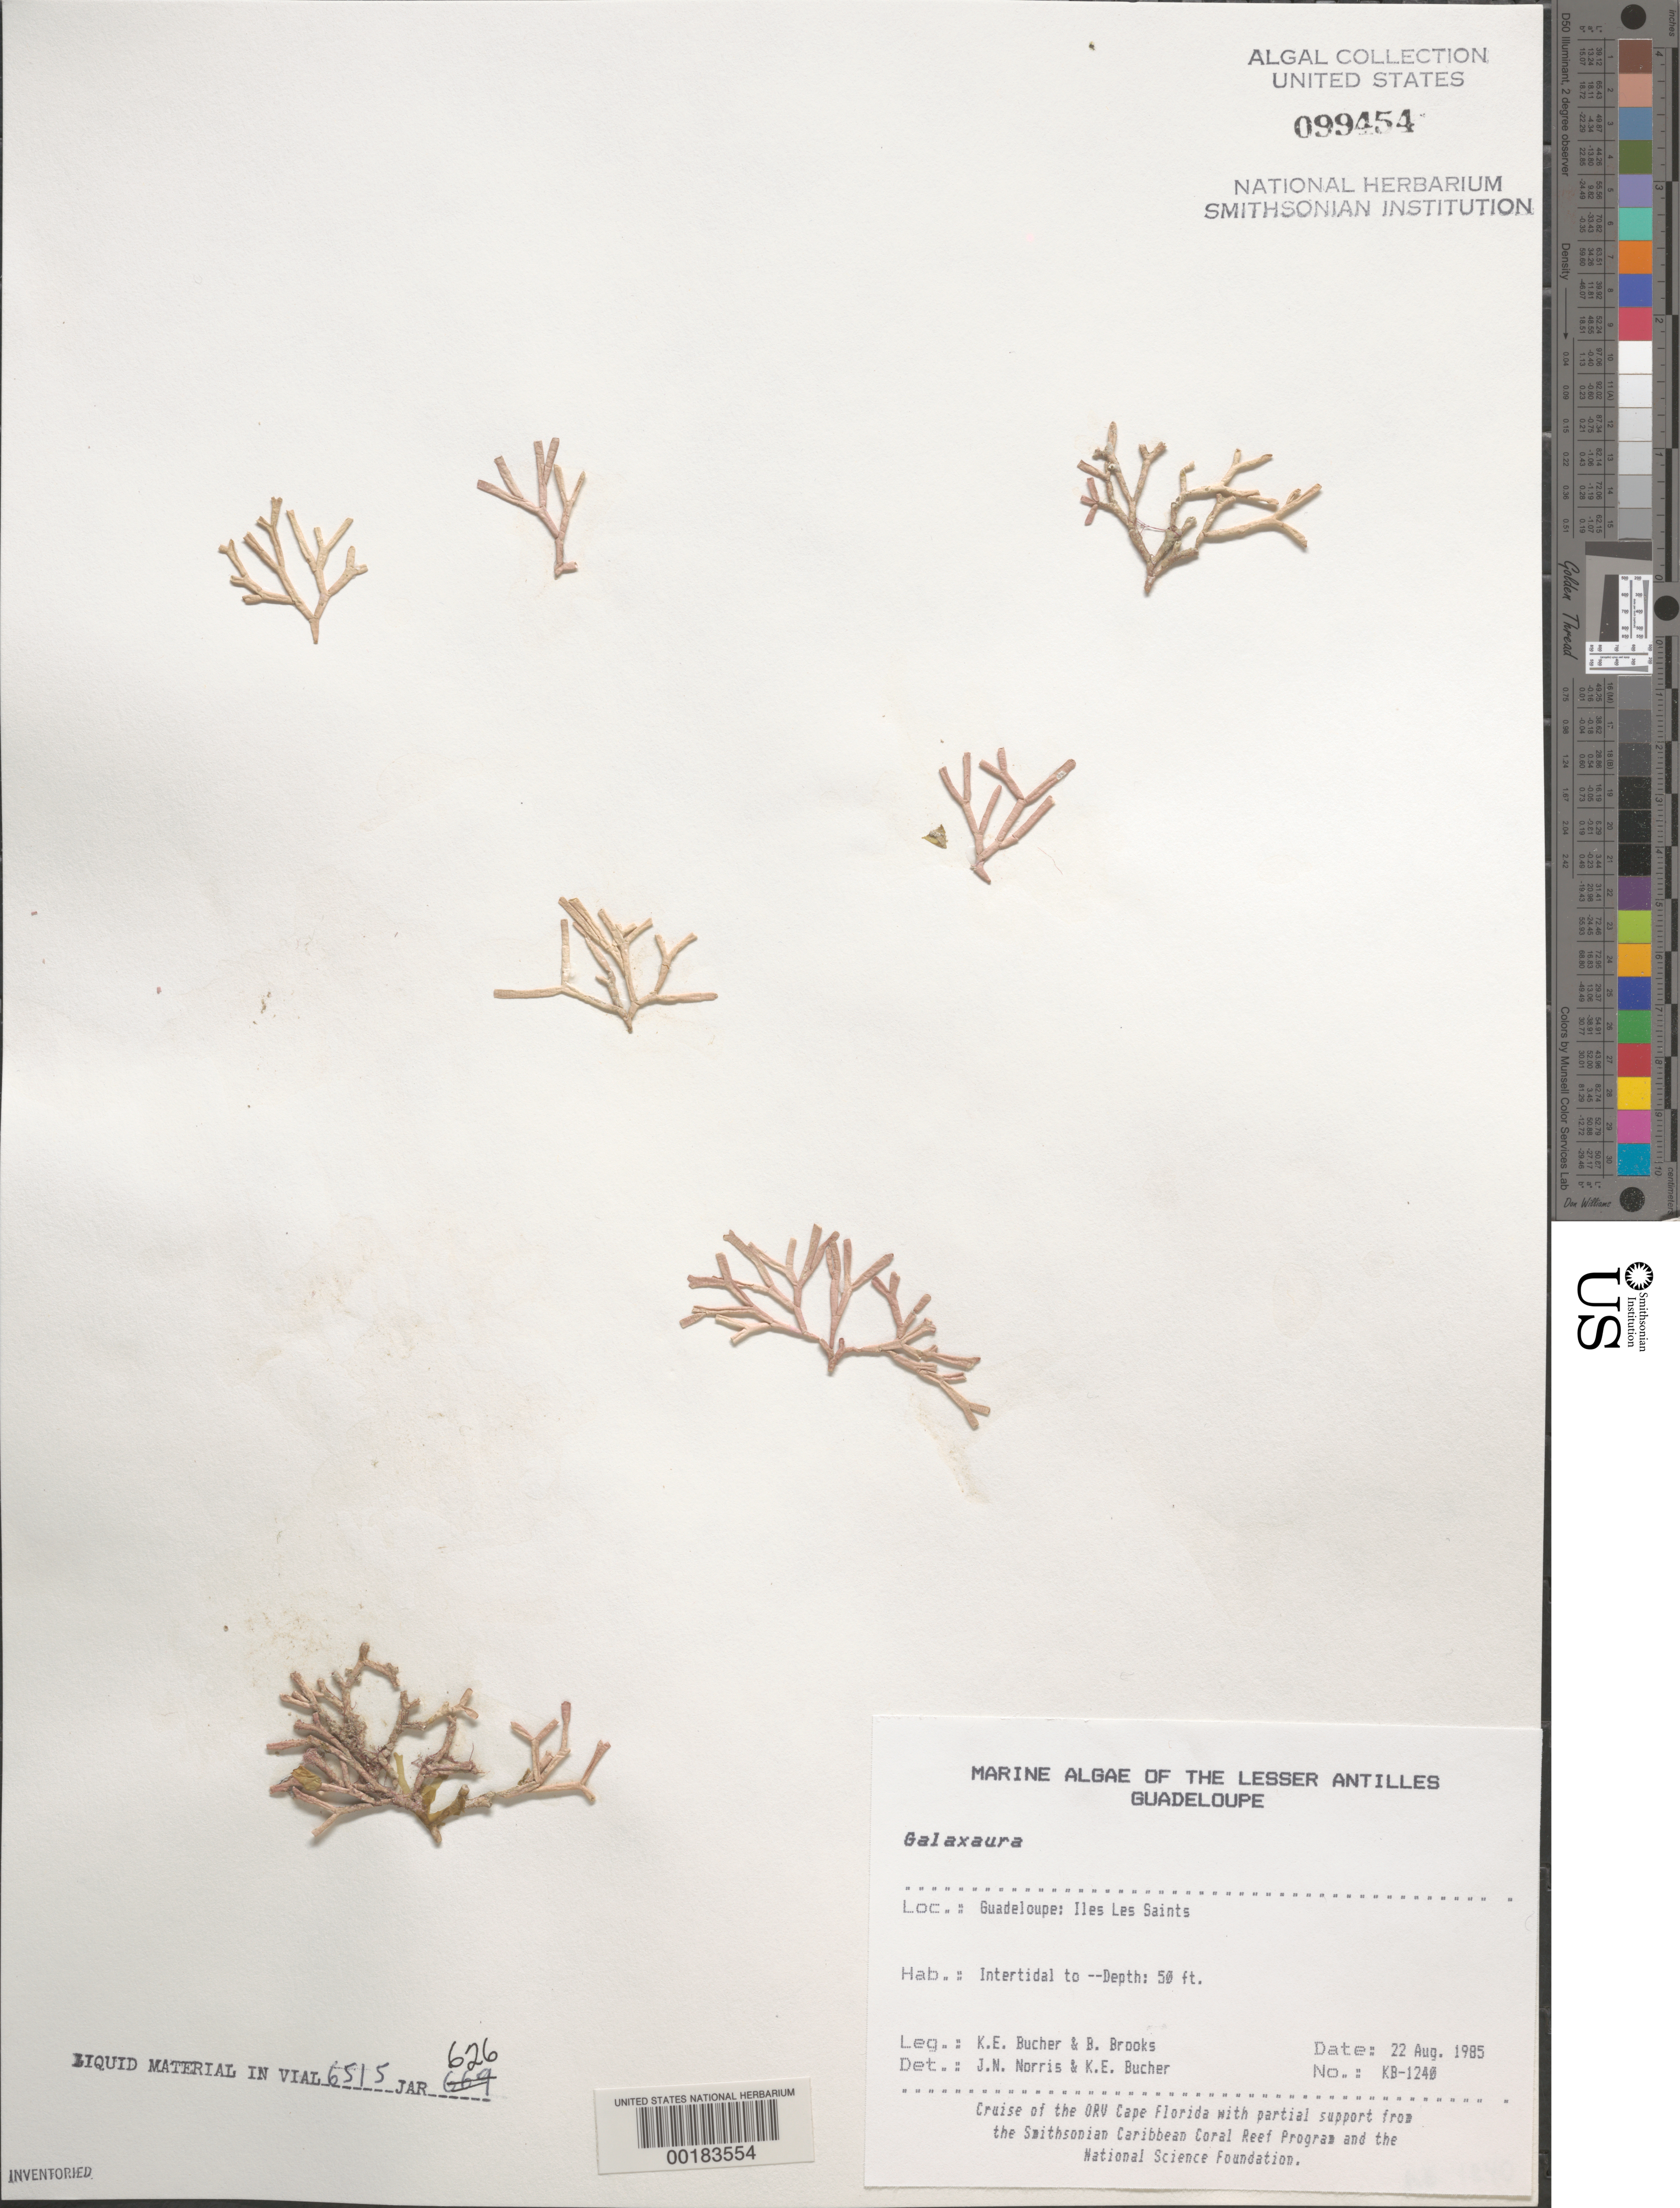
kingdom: Plantae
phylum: Rhodophyta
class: Florideophyceae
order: Nemaliales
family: Galaxauraceae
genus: Galaxaura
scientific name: Galaxaura sp.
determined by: Norris, J. N.; Bucher, K. E.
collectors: K. E. Bucher & B. Brooks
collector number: Kb-1240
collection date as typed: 22 Aug 1985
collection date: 1985-08-22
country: Guadeloupe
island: Iles des Saintes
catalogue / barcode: US 99454